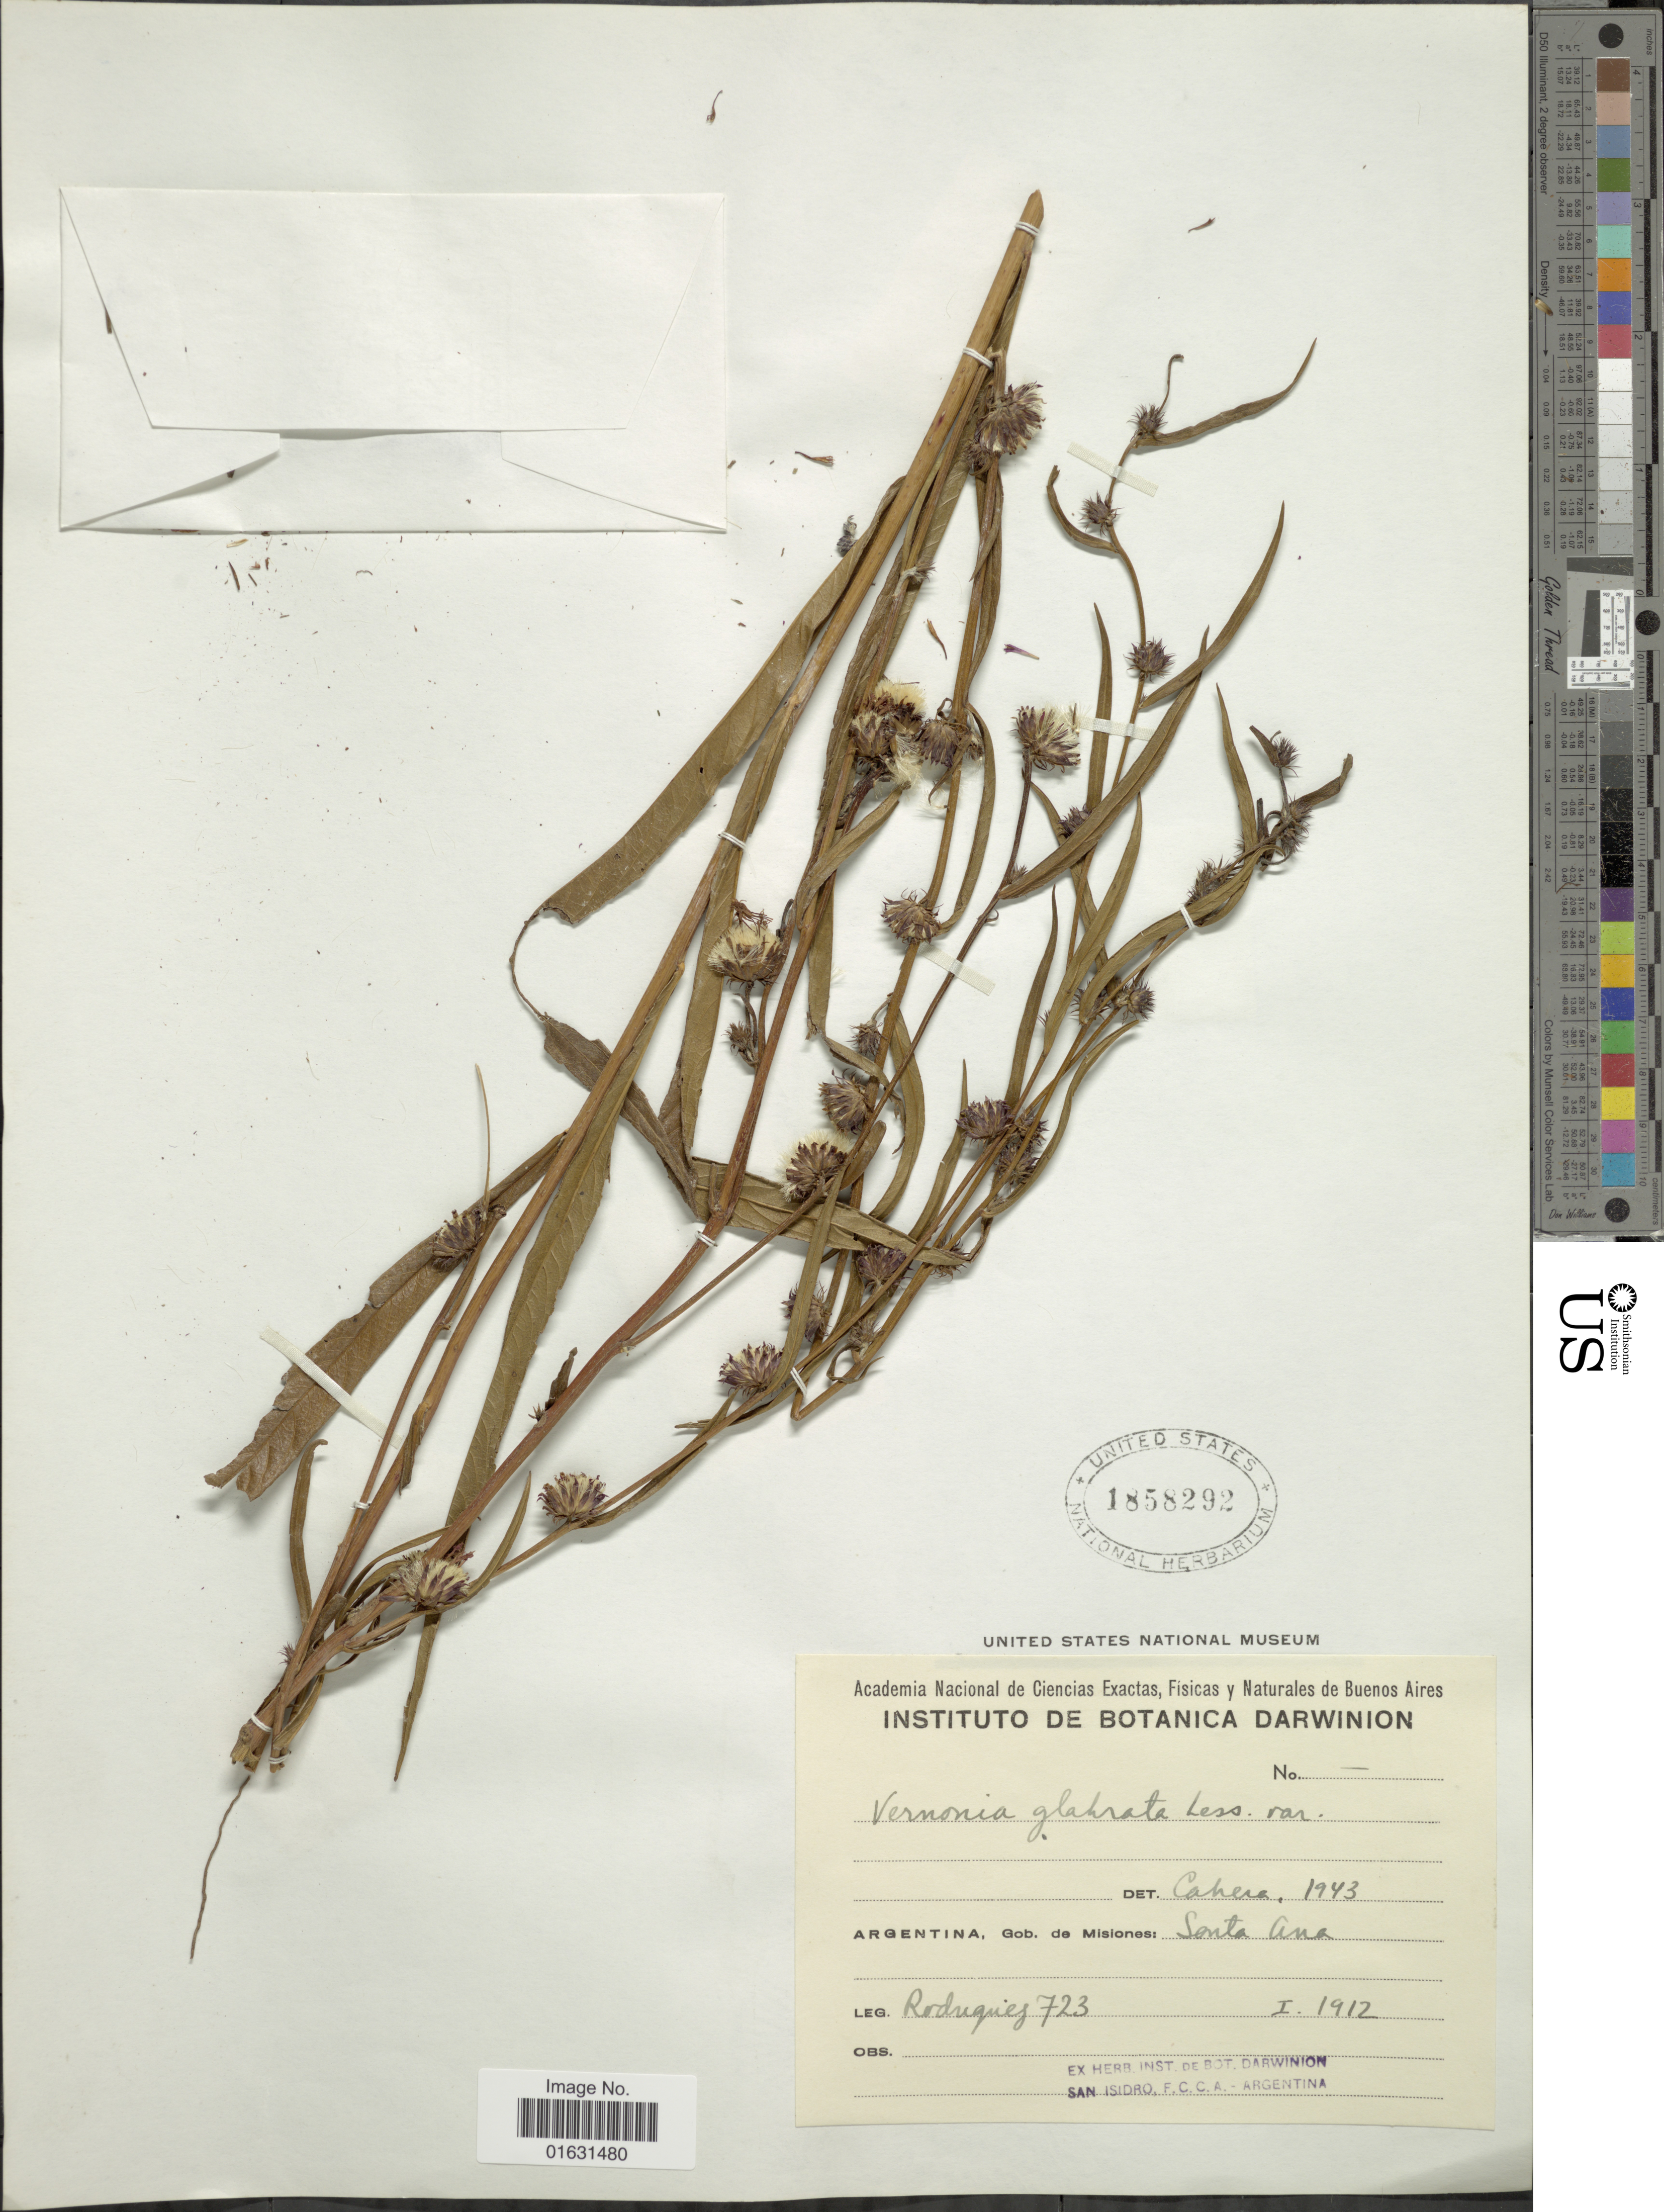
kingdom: Plantae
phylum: Tracheophyta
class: Magnoliopsida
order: Asterales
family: Asteraceae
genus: Lessingianthus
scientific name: Lessingianthus glabratus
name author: (Less.) H. Rob.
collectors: -. Rodrignez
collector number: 723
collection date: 1912-01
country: Argentina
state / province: Misiones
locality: Santa Ana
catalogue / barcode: US 1858292